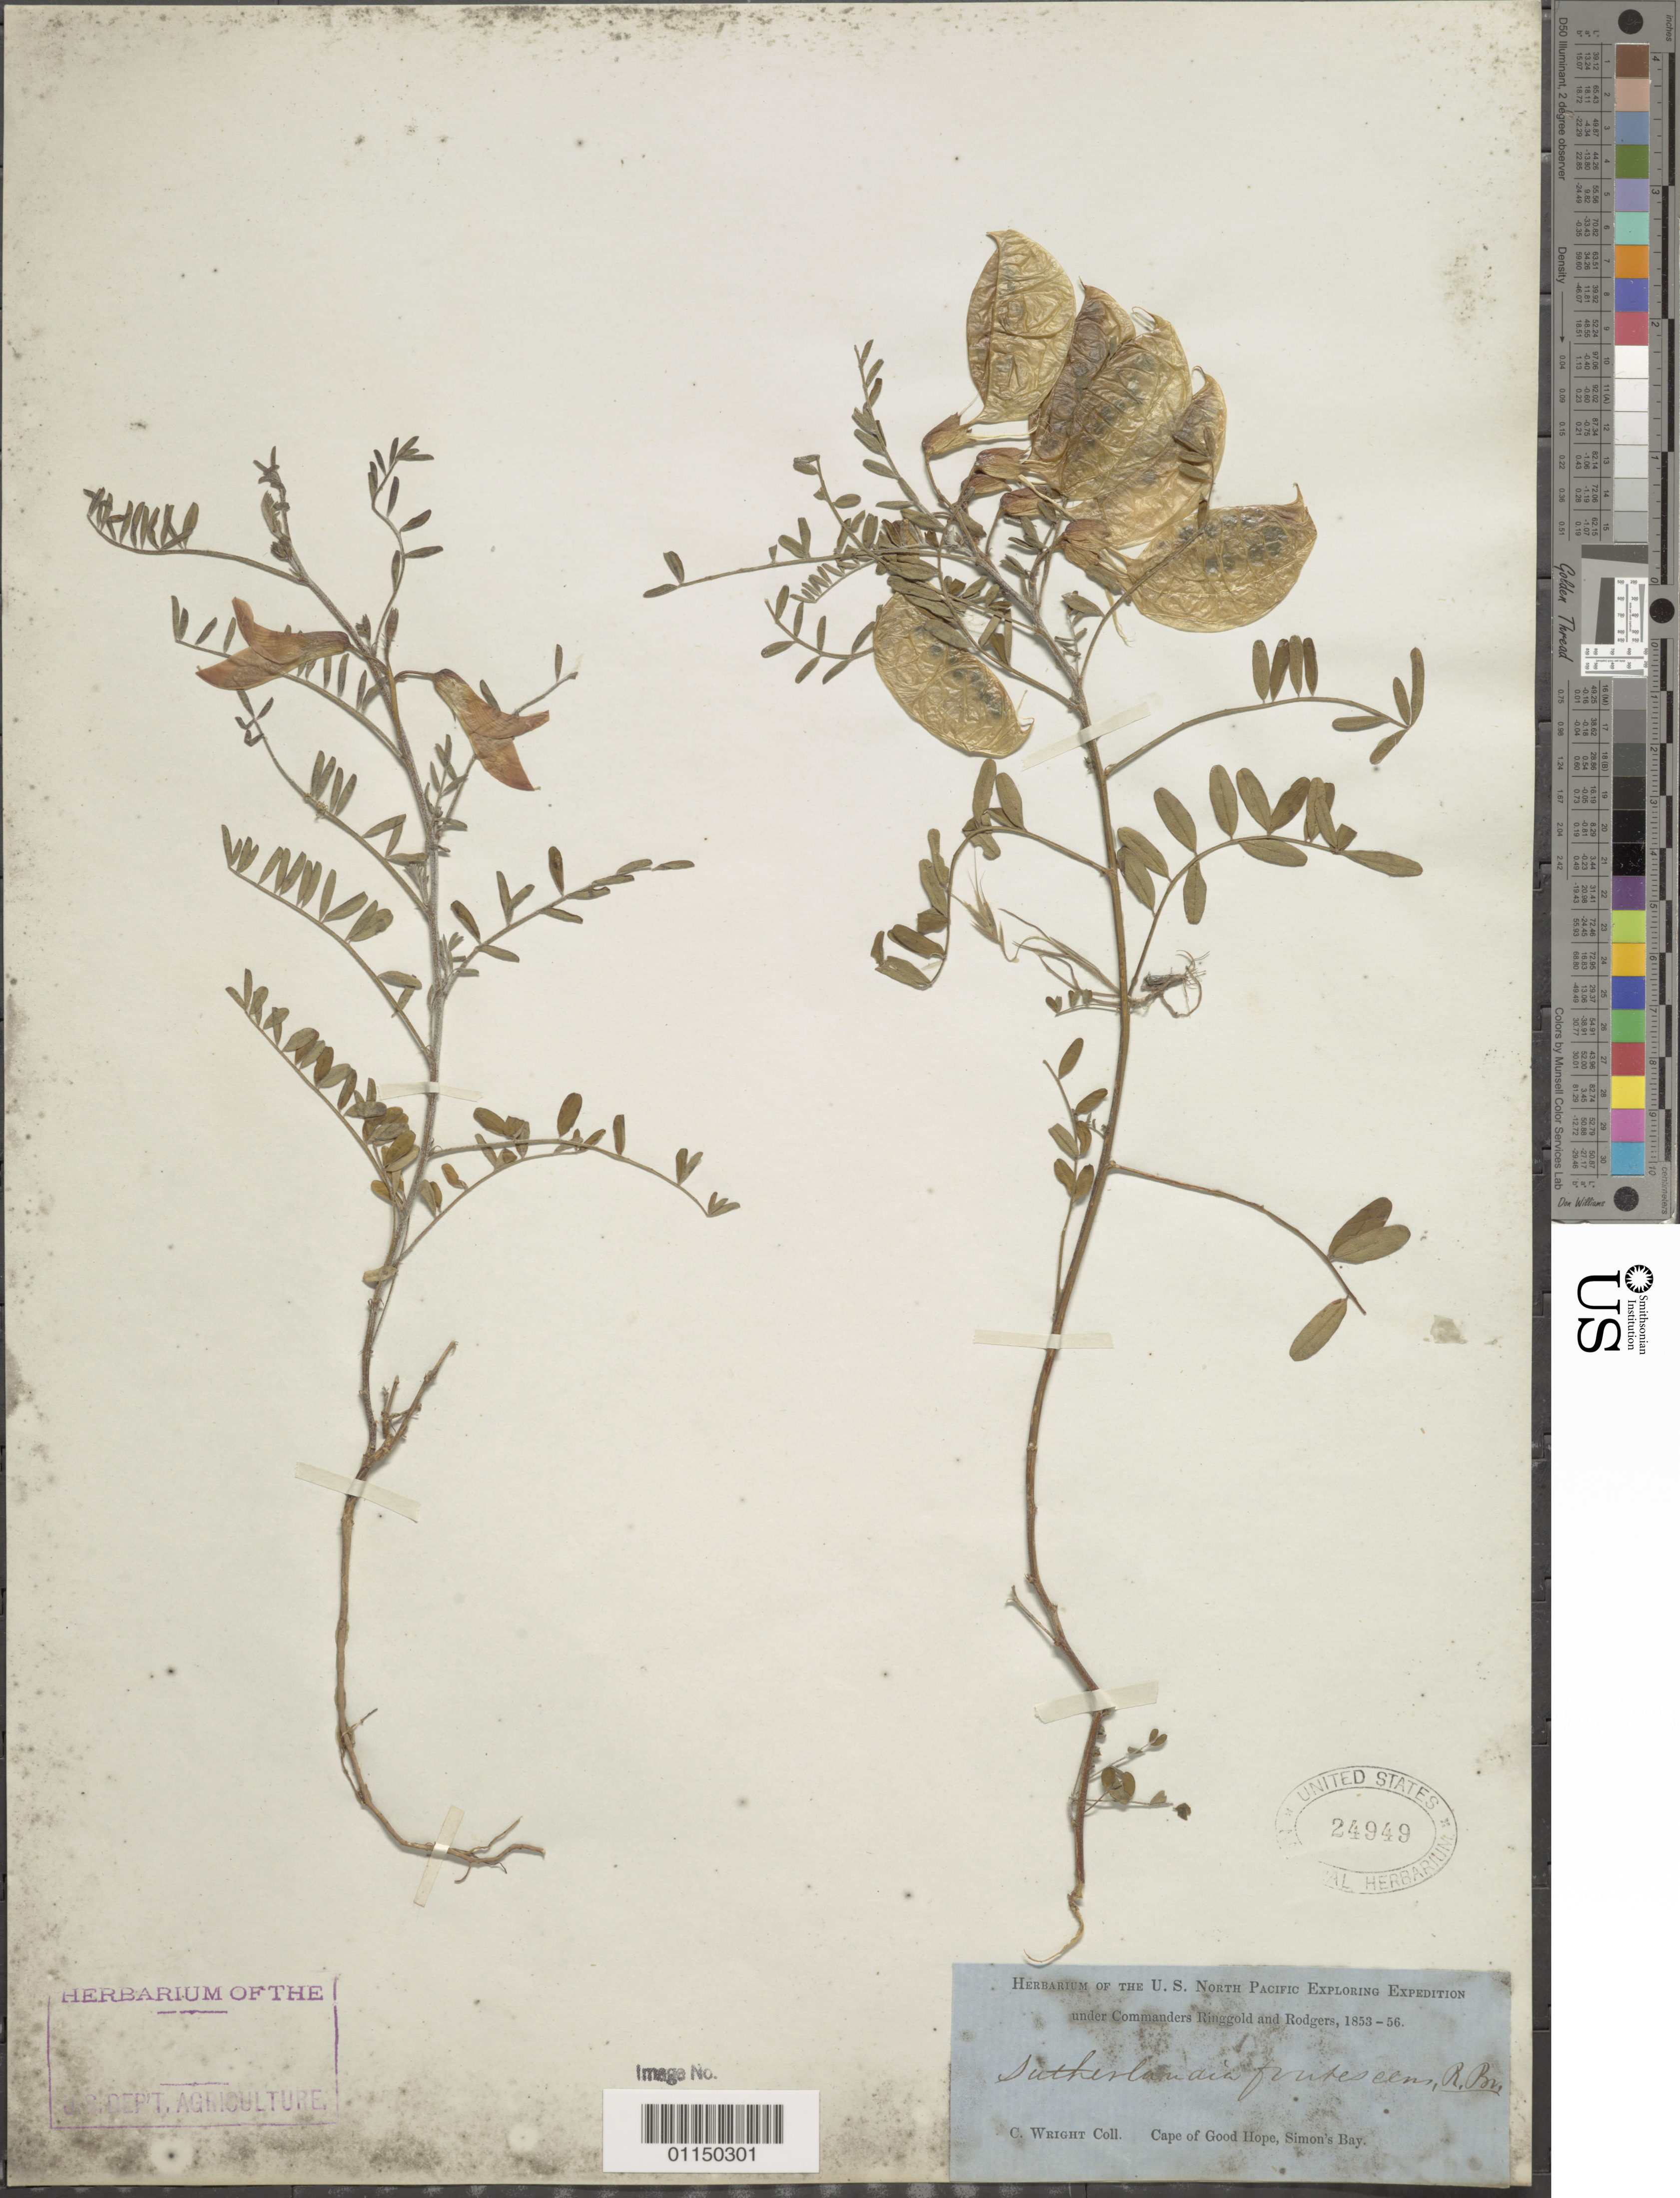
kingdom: Plantae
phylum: Tracheophyta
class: Magnoliopsida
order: Fabales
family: Fabaceae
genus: Sutherlandia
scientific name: Sutherlandia frutescens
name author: (L.) R. Br. ex W.T. Aiton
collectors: C. Wright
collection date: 1853/1856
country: South Africa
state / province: Western Cape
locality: Cape of Good Hope, Simon's Bay.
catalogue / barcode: US 249494